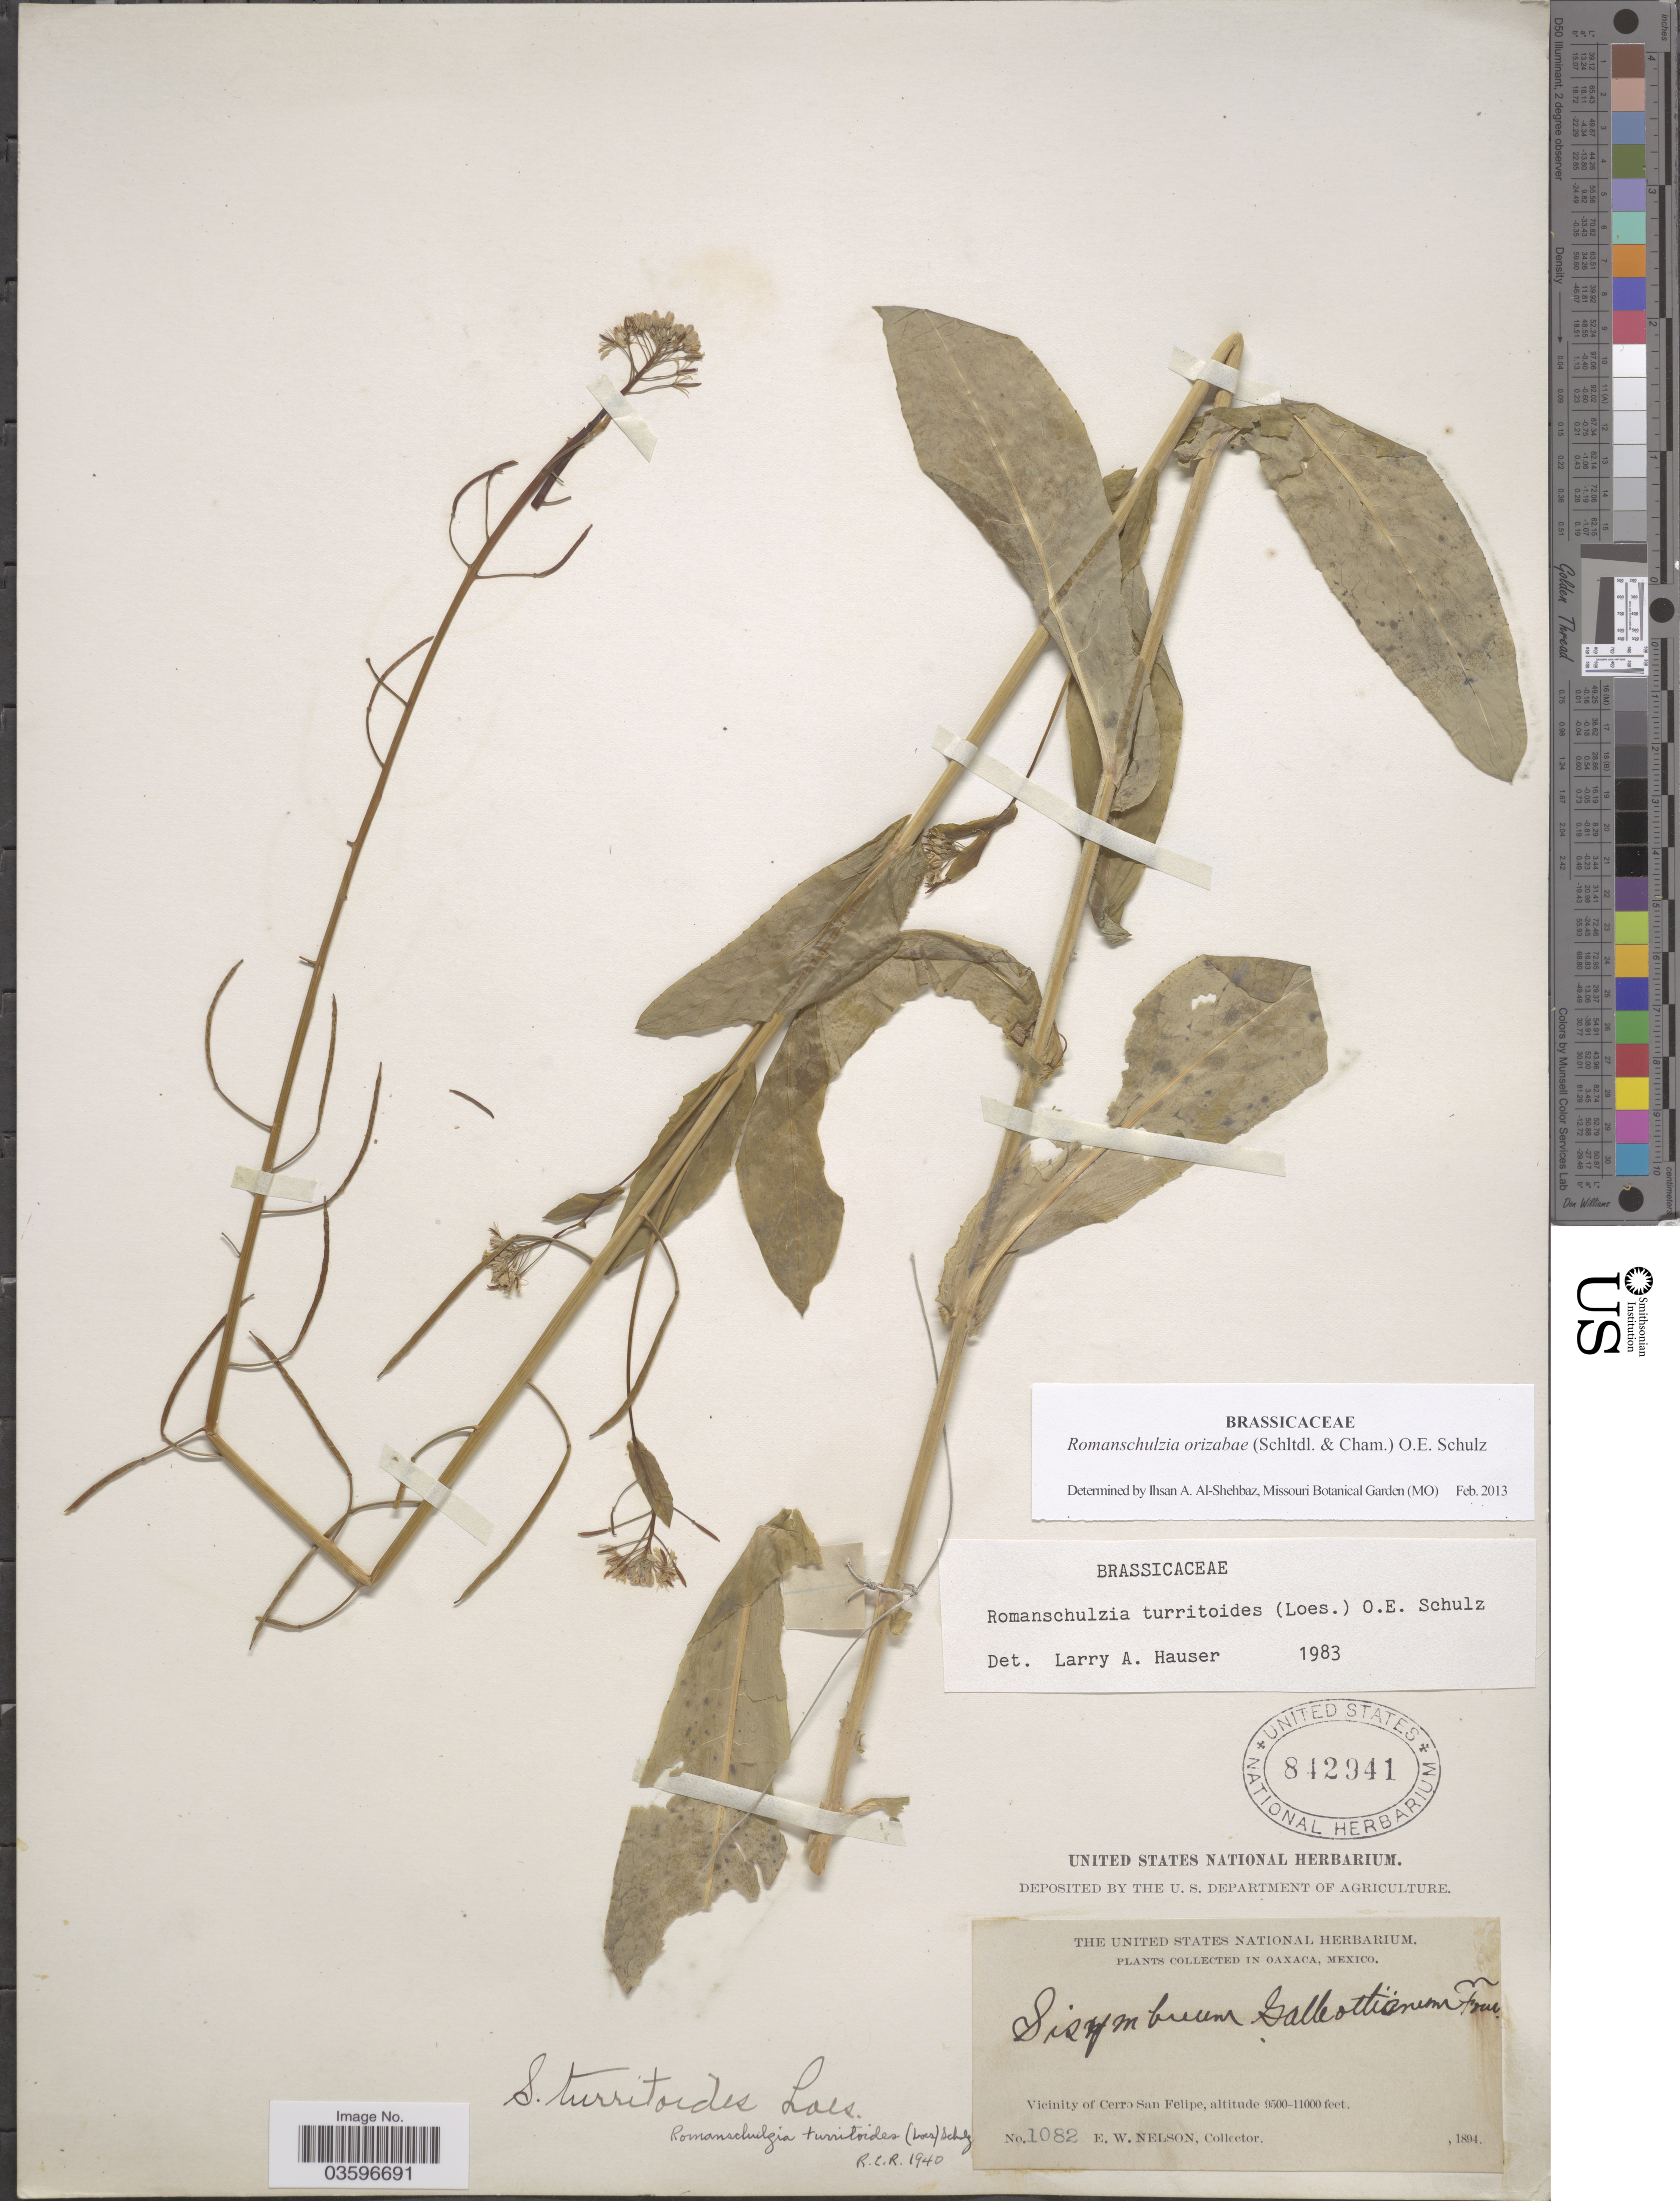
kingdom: Plantae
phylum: Tracheophyta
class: Magnoliopsida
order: Brassicales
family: Brassicaceae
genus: Romanschulzia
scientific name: Romanschulzia orizabae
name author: (Schltdl. & Cham.) O.E. Schulz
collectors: E. W. Nelson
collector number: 1082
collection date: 1894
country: Mexico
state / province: Oaxaca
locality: Vicinity of Cerro San Felipe.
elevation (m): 2896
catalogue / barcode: US 842941